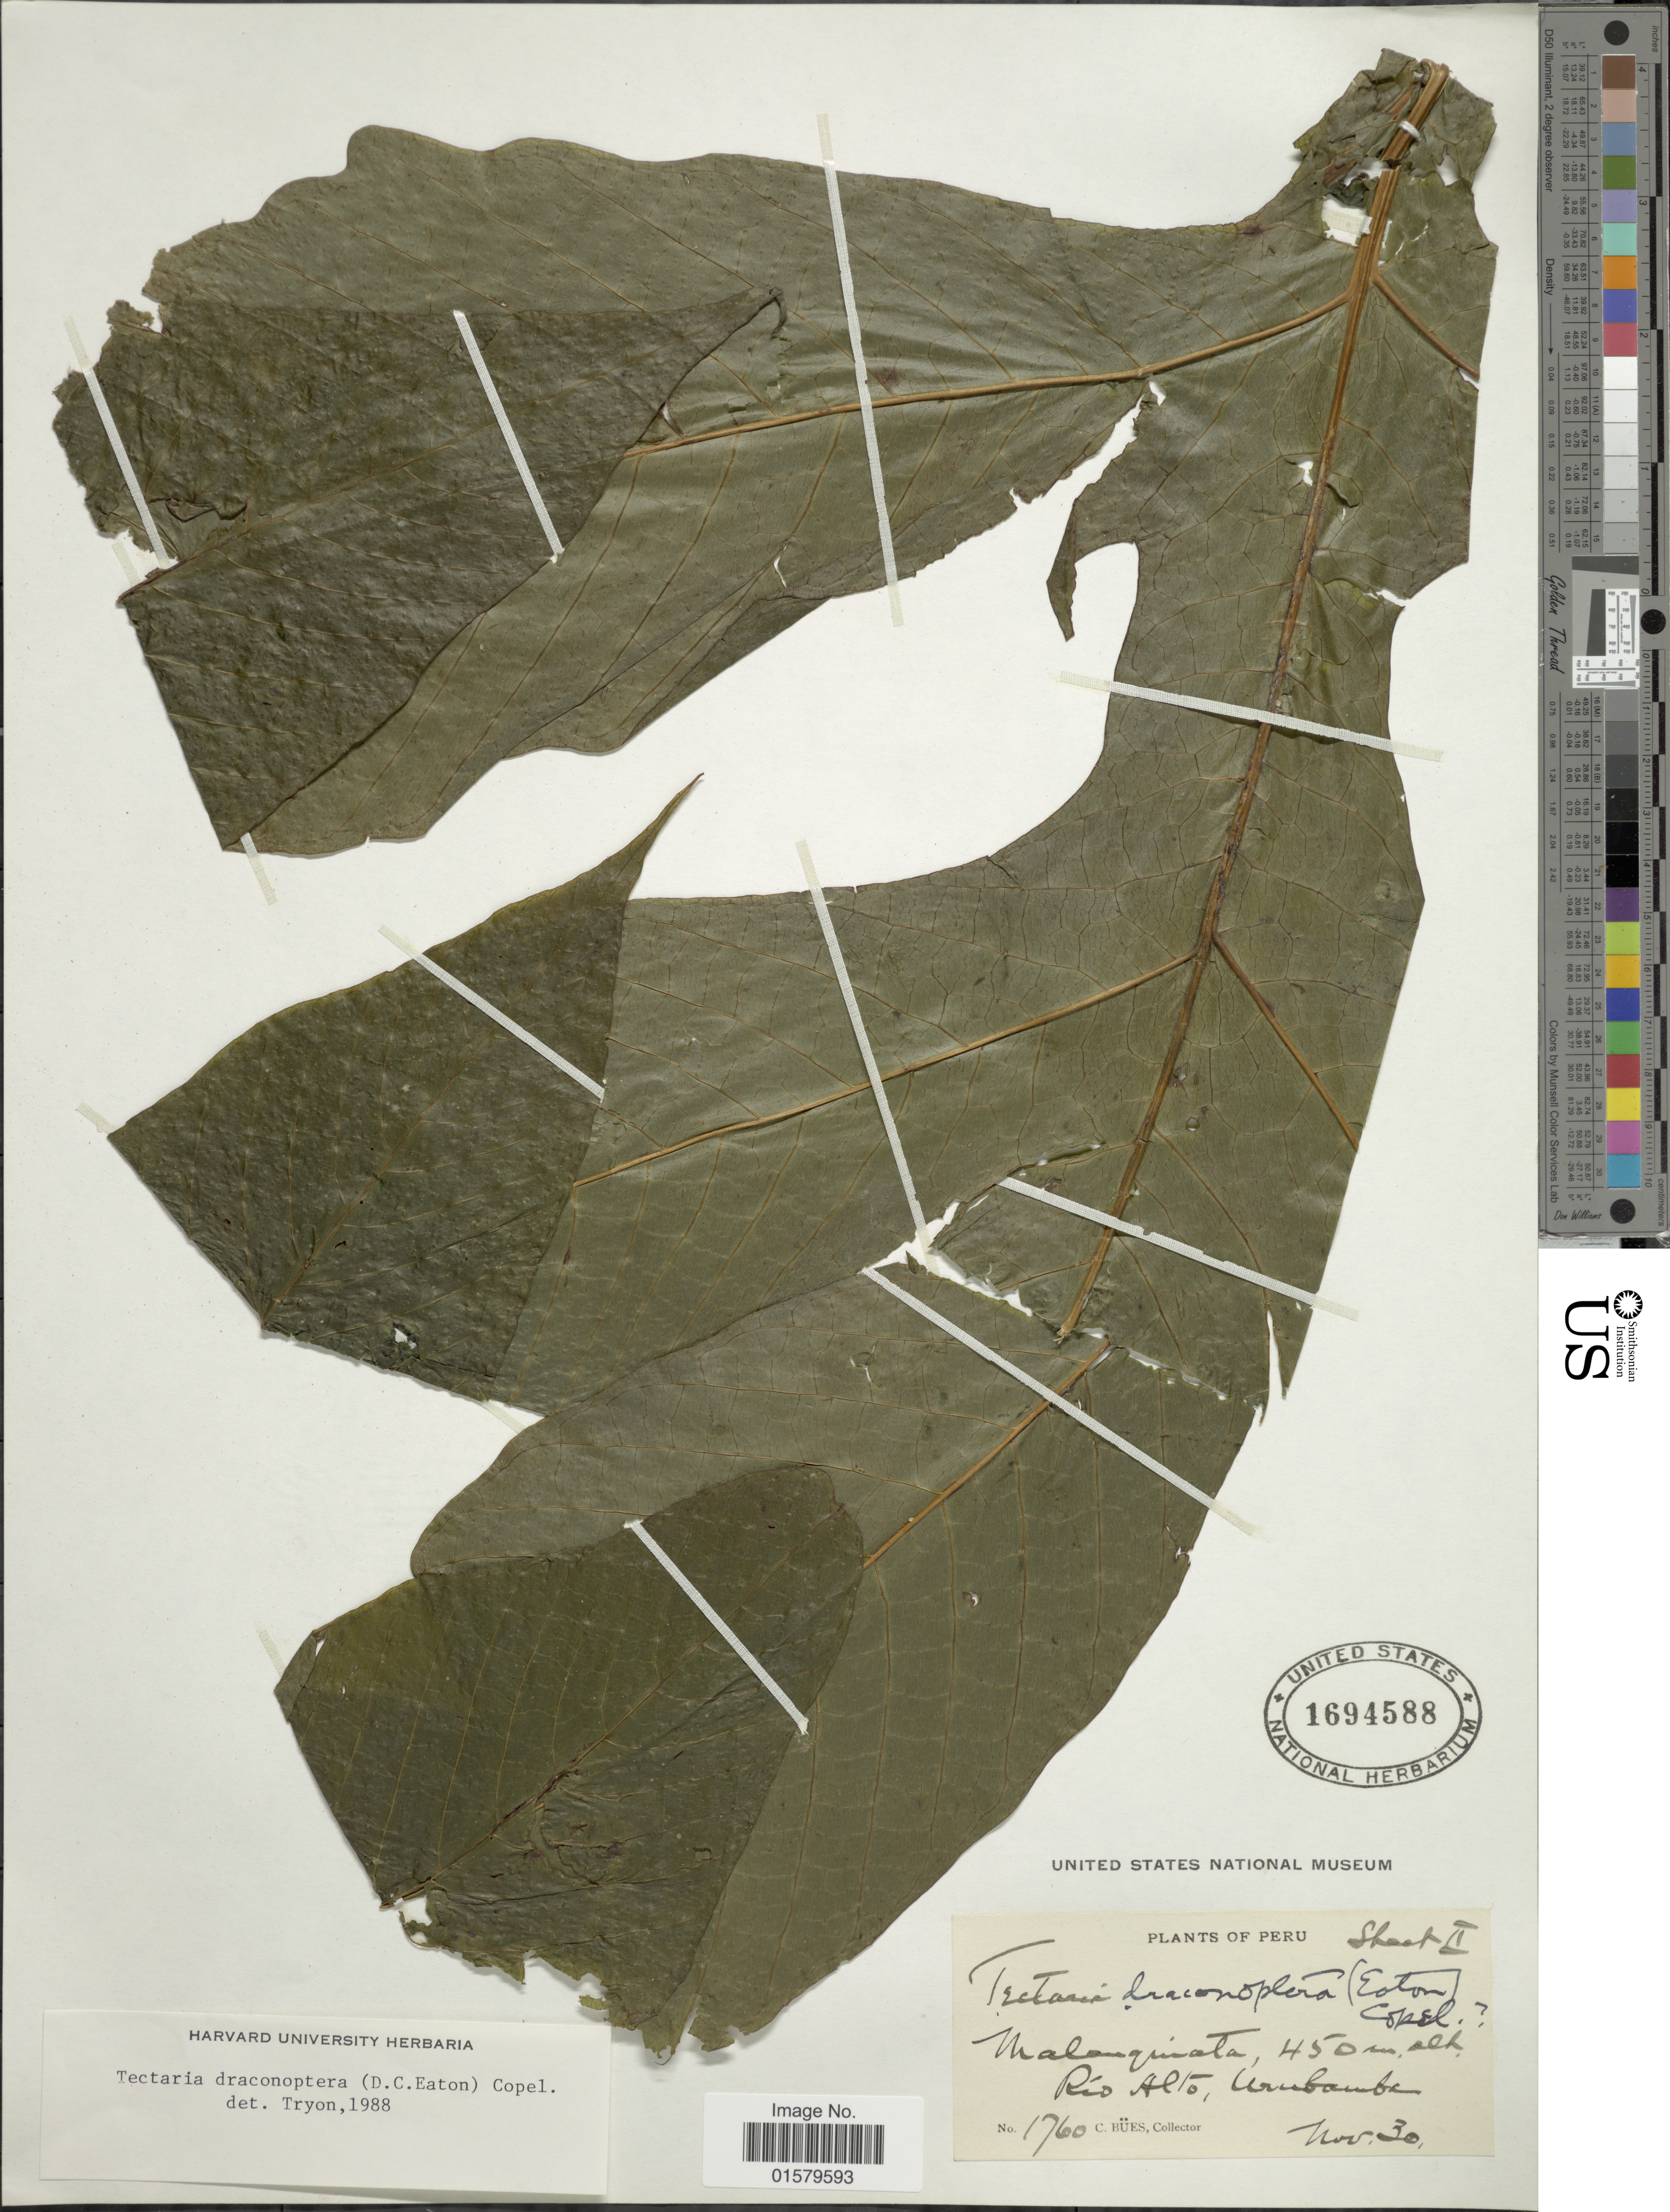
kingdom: Plantae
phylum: Tracheophyta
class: Polypodiopsida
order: Polypodiales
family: Tectariaceae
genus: Tectaria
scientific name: Tectaria draconoptera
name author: (D.C. Eaton) Copel.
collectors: C. Bues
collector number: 1760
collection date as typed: Transcribed d/m/y: /11/30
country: Peru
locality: Malanquiata, Rio Alto, Urubamba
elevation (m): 450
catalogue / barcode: US 1694588